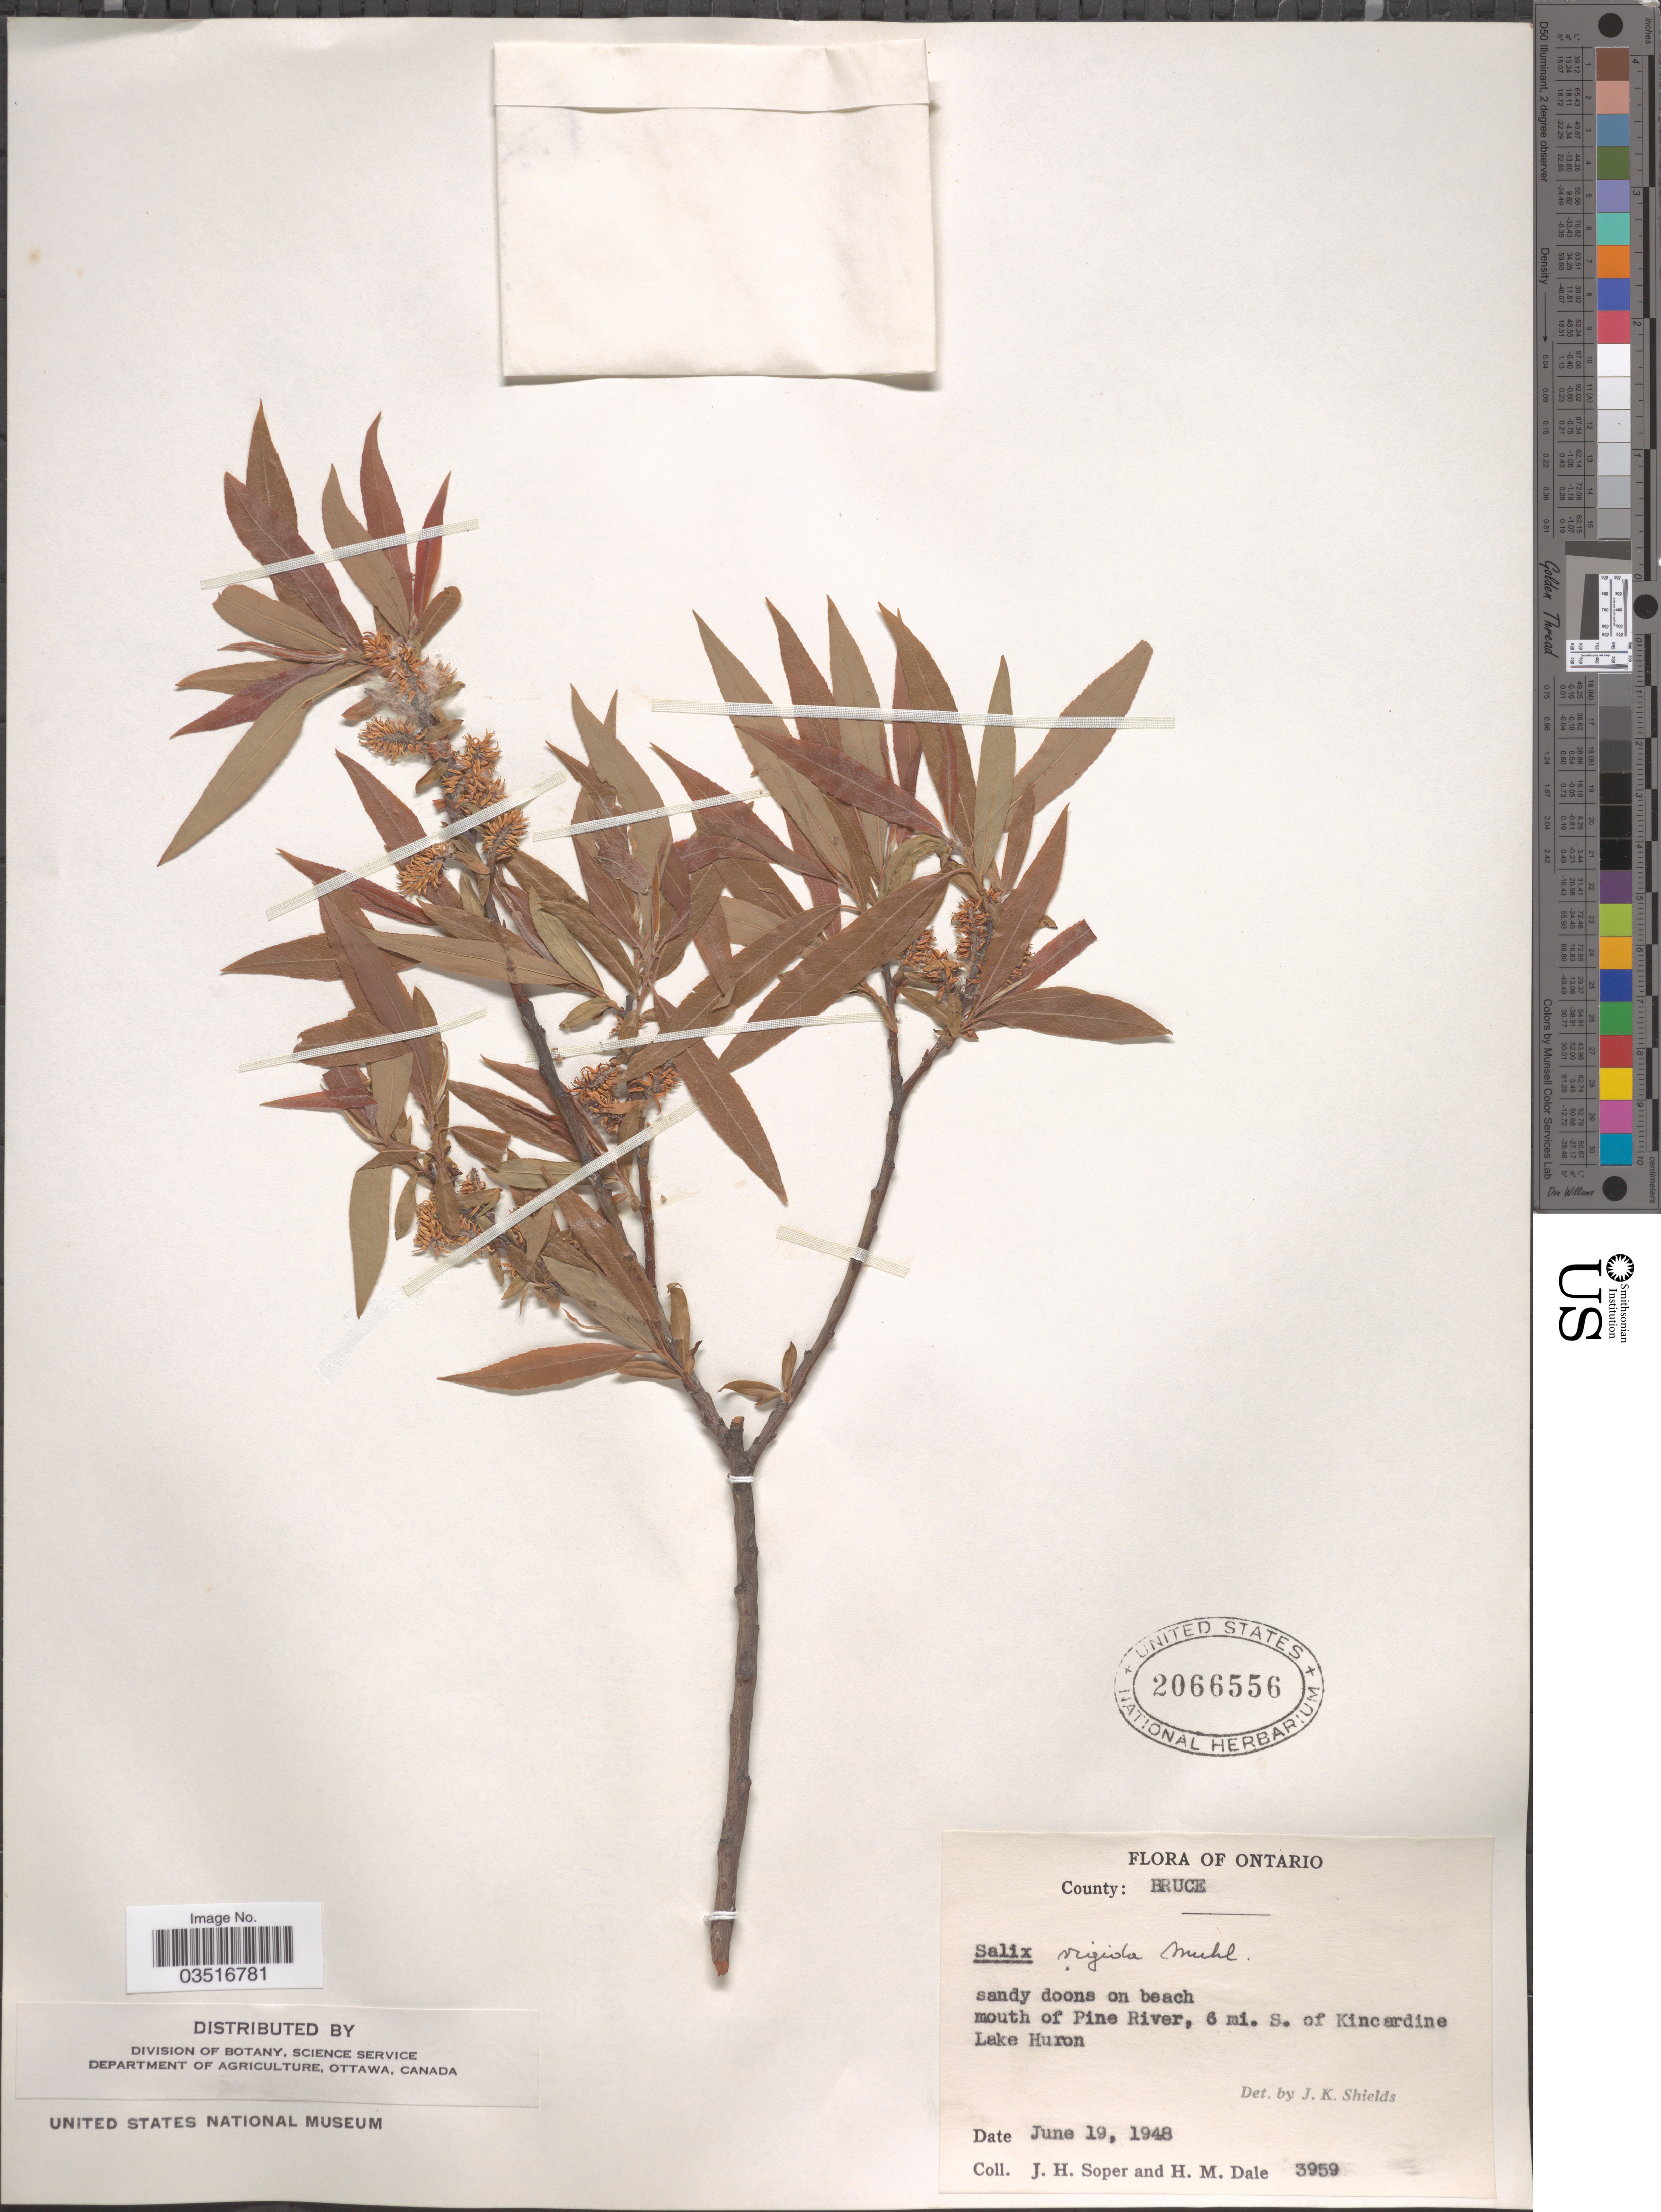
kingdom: Plantae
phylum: Tracheophyta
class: Magnoliopsida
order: Malpighiales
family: Salicaceae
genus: Salix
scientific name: Salix rigida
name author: Muhl.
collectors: J. H. Soper & H. M. Dale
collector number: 3959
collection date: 1948-06-19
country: Canada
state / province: Ontario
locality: County: Bruce. Sandy doons on beach mouth of Pine River, 6 mi. S. of Kincardine Lake Huron.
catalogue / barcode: US 2066556